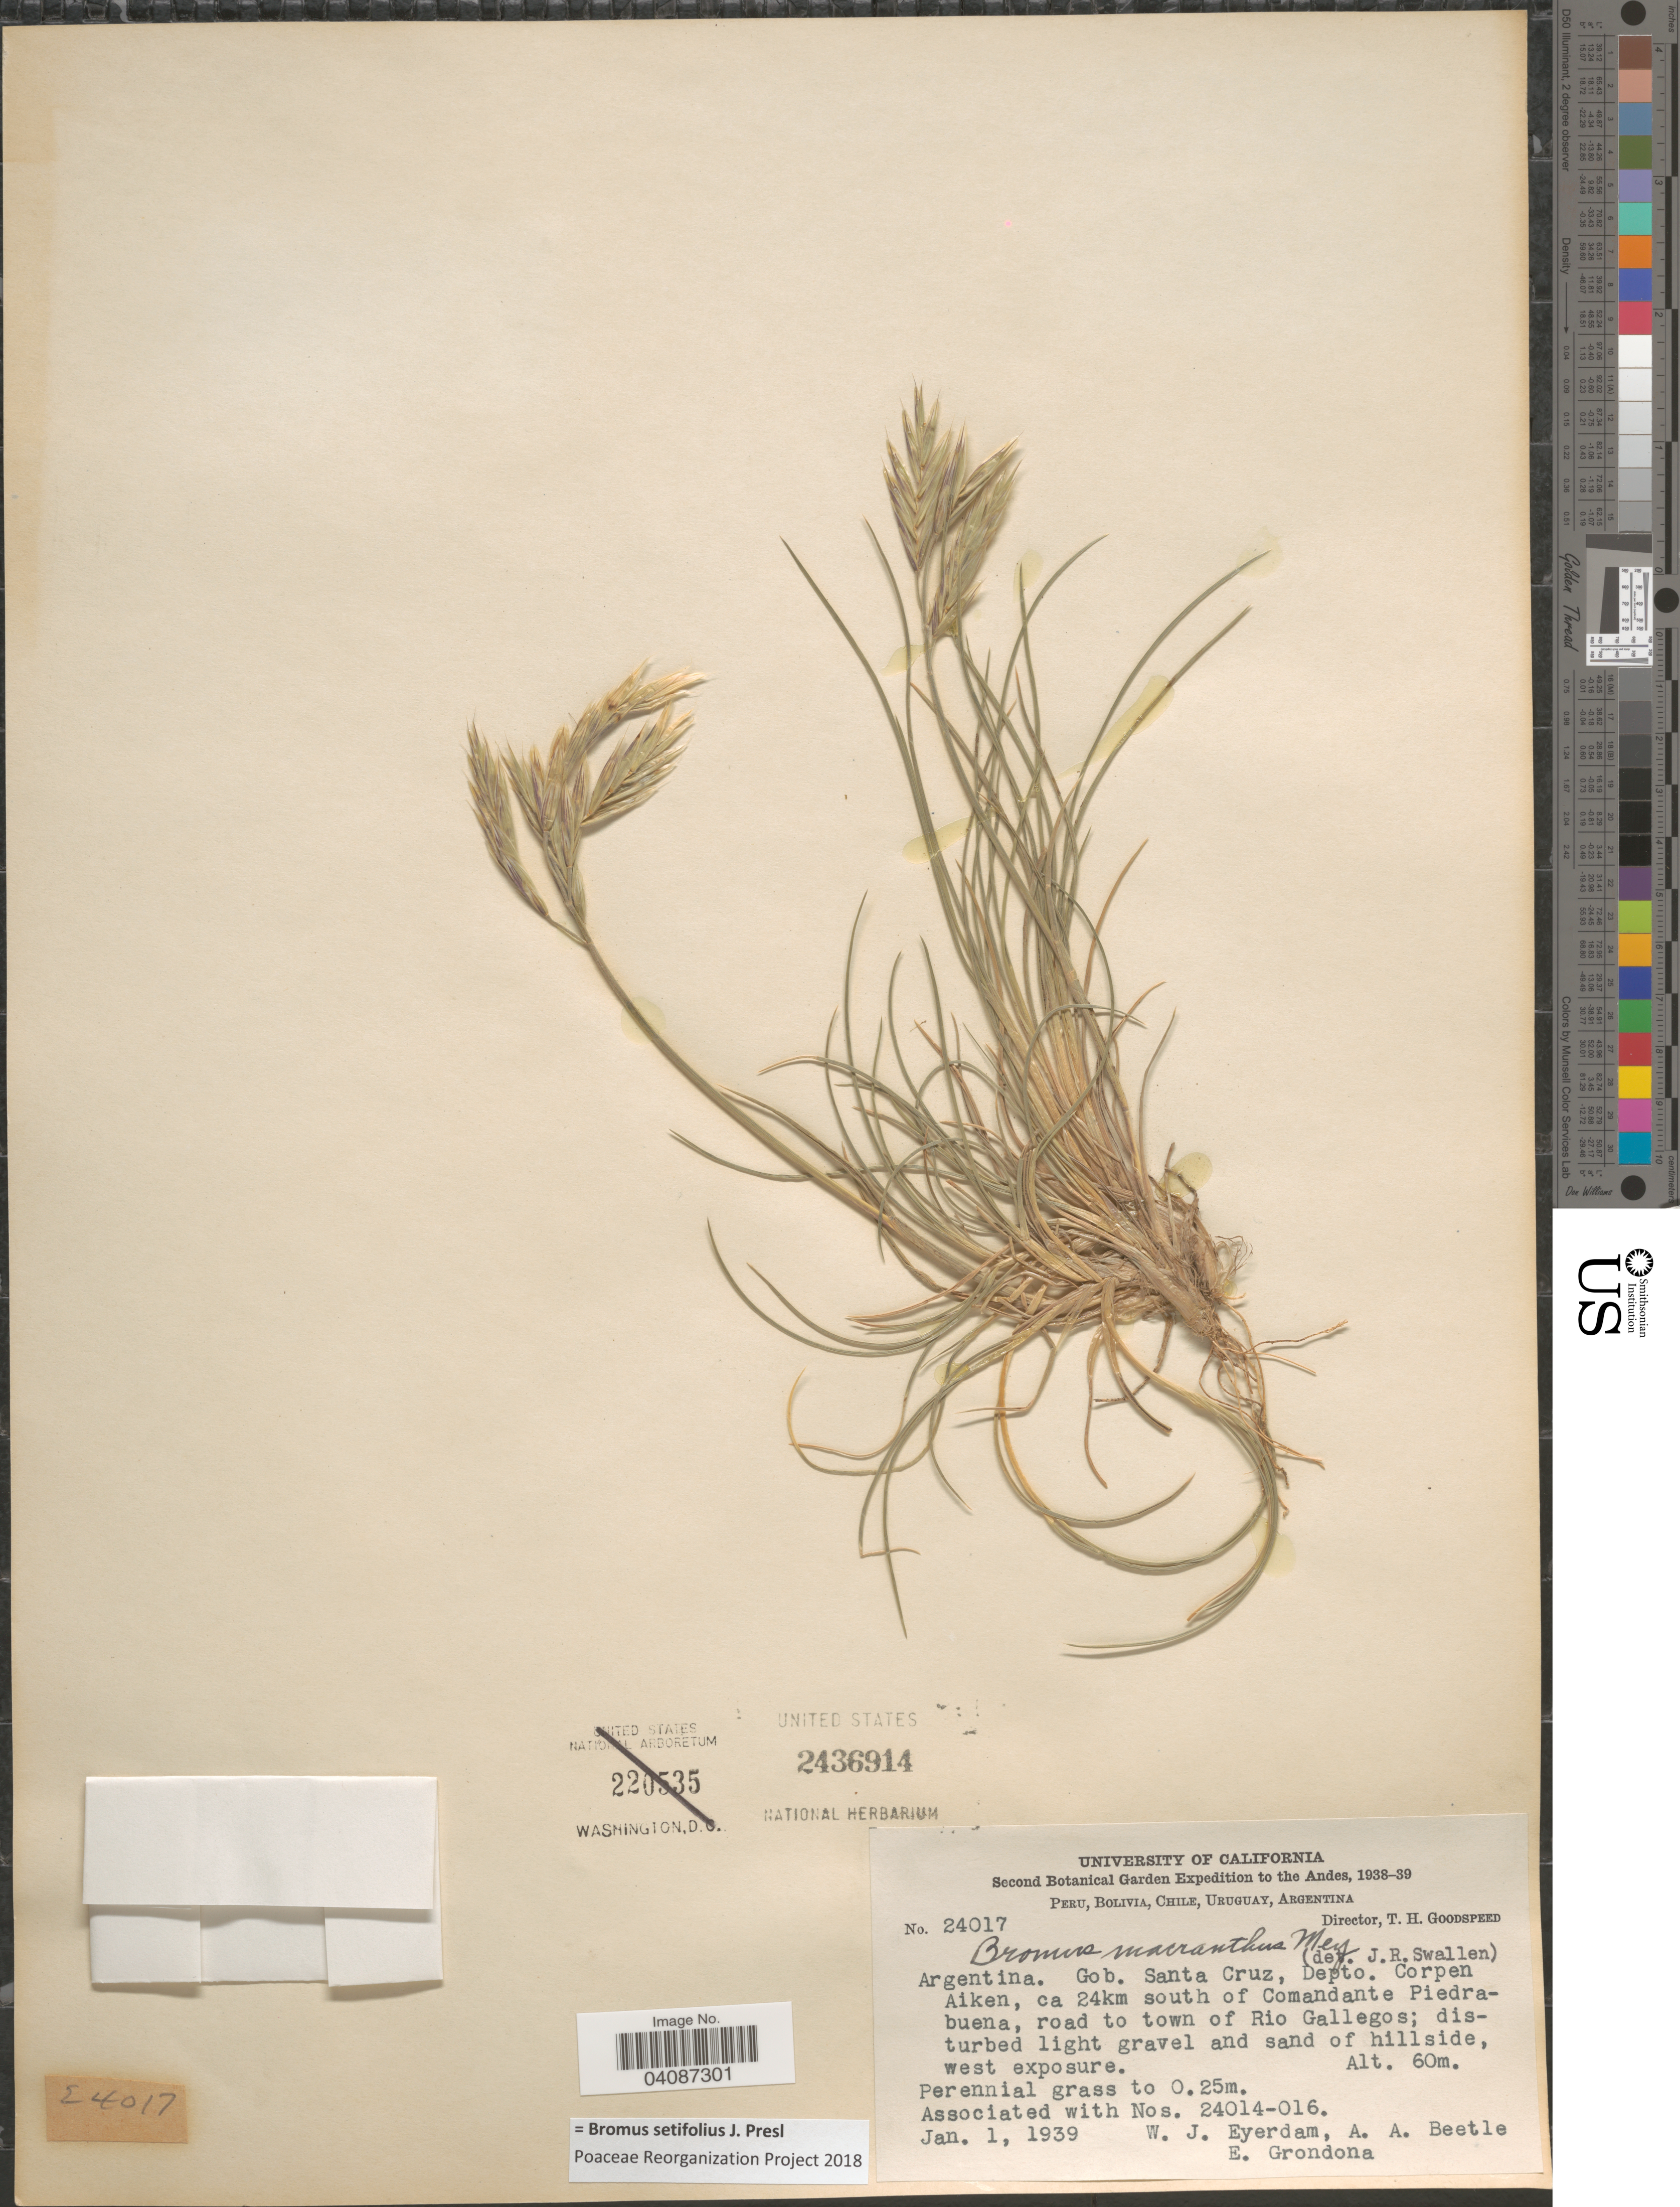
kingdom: Plantae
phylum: Tracheophyta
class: Liliopsida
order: Poales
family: Poaceae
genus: Bromus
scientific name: Bromus setifolius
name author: J. Presl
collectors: W. J. Eyerdam, A. A. Beetle & E. Grondona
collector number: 24017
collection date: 1939-01-01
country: Argentina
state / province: Santa Cruz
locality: Gob. Santa Cruz, Depto. Corpen Aiken, ca 24km south of Comandante Piedrabuena, road to town of Rio Gallegos.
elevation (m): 60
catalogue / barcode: US 2436914